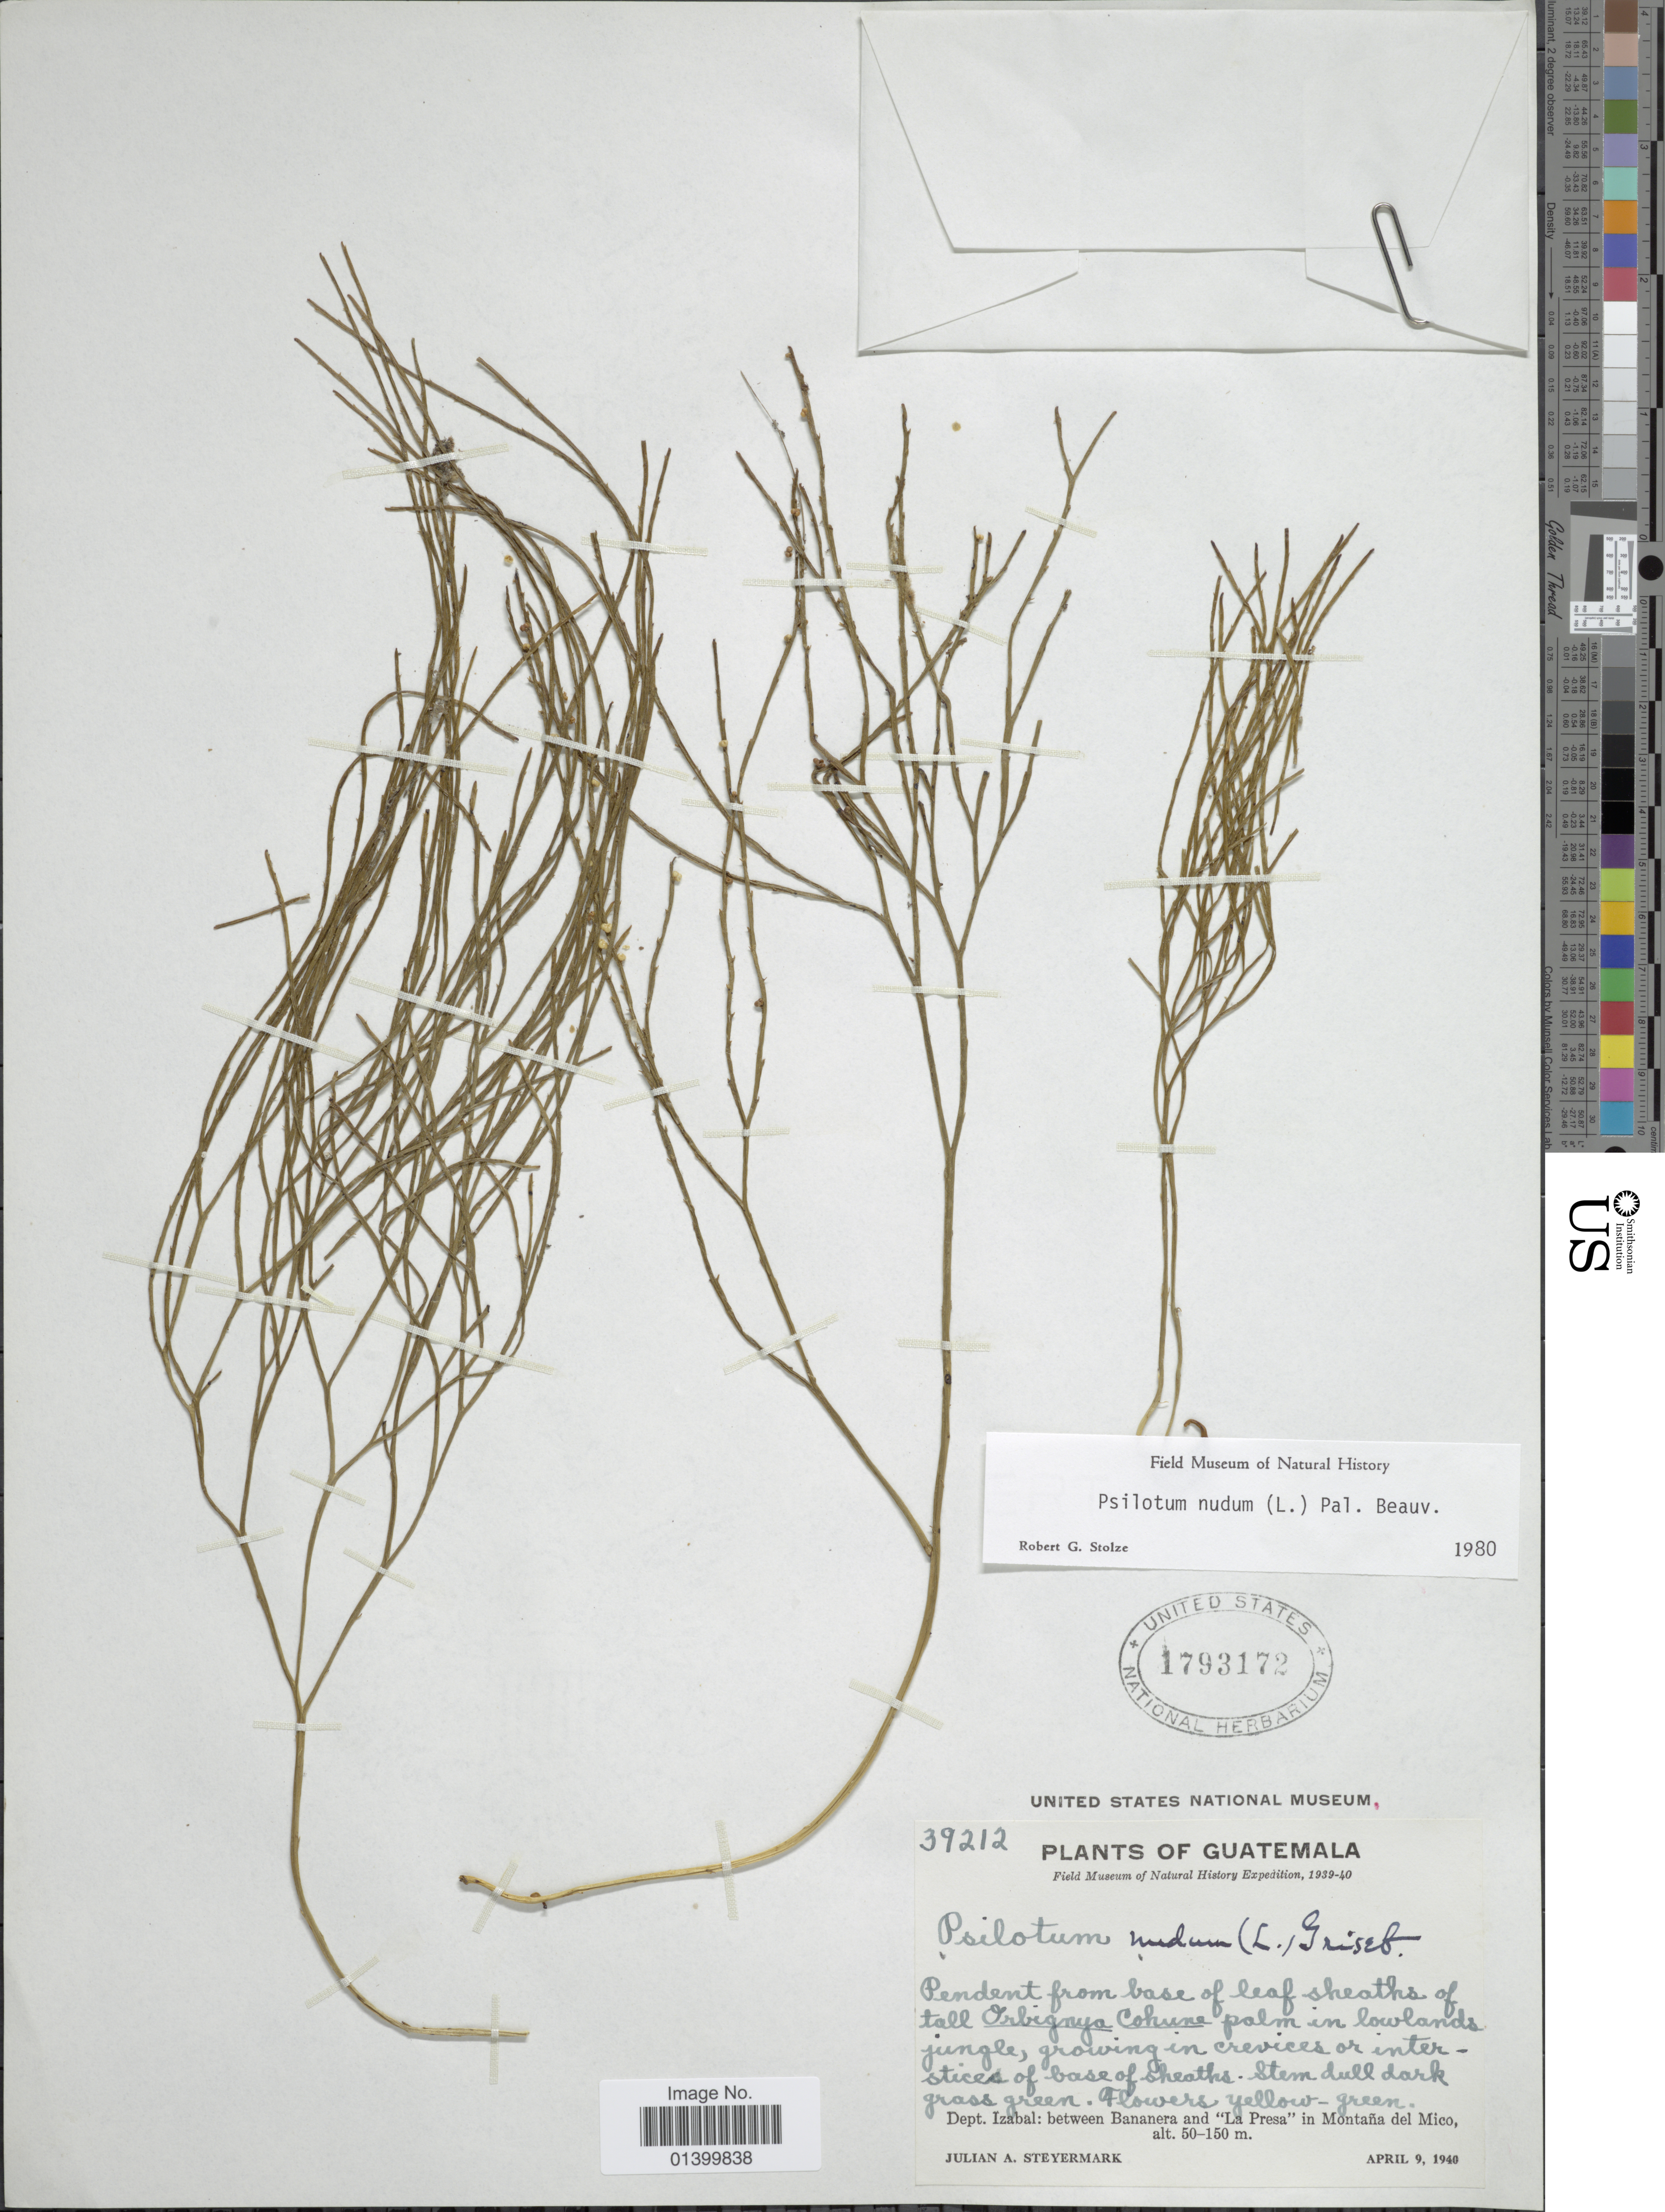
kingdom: Plantae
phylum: Tracheophyta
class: Polypodiopsida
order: Psilotales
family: Psilotaceae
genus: Psilotum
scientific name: Psilotum nudum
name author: (L.) P. Beauv.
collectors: J. Steyermark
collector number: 39212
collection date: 1940-04-09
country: Guatemala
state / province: Izabal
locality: Plants of Guatemala. Dept. Izabal: between Bananera and "La Presa" in Montaña del Mico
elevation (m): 50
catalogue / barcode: US 1793172